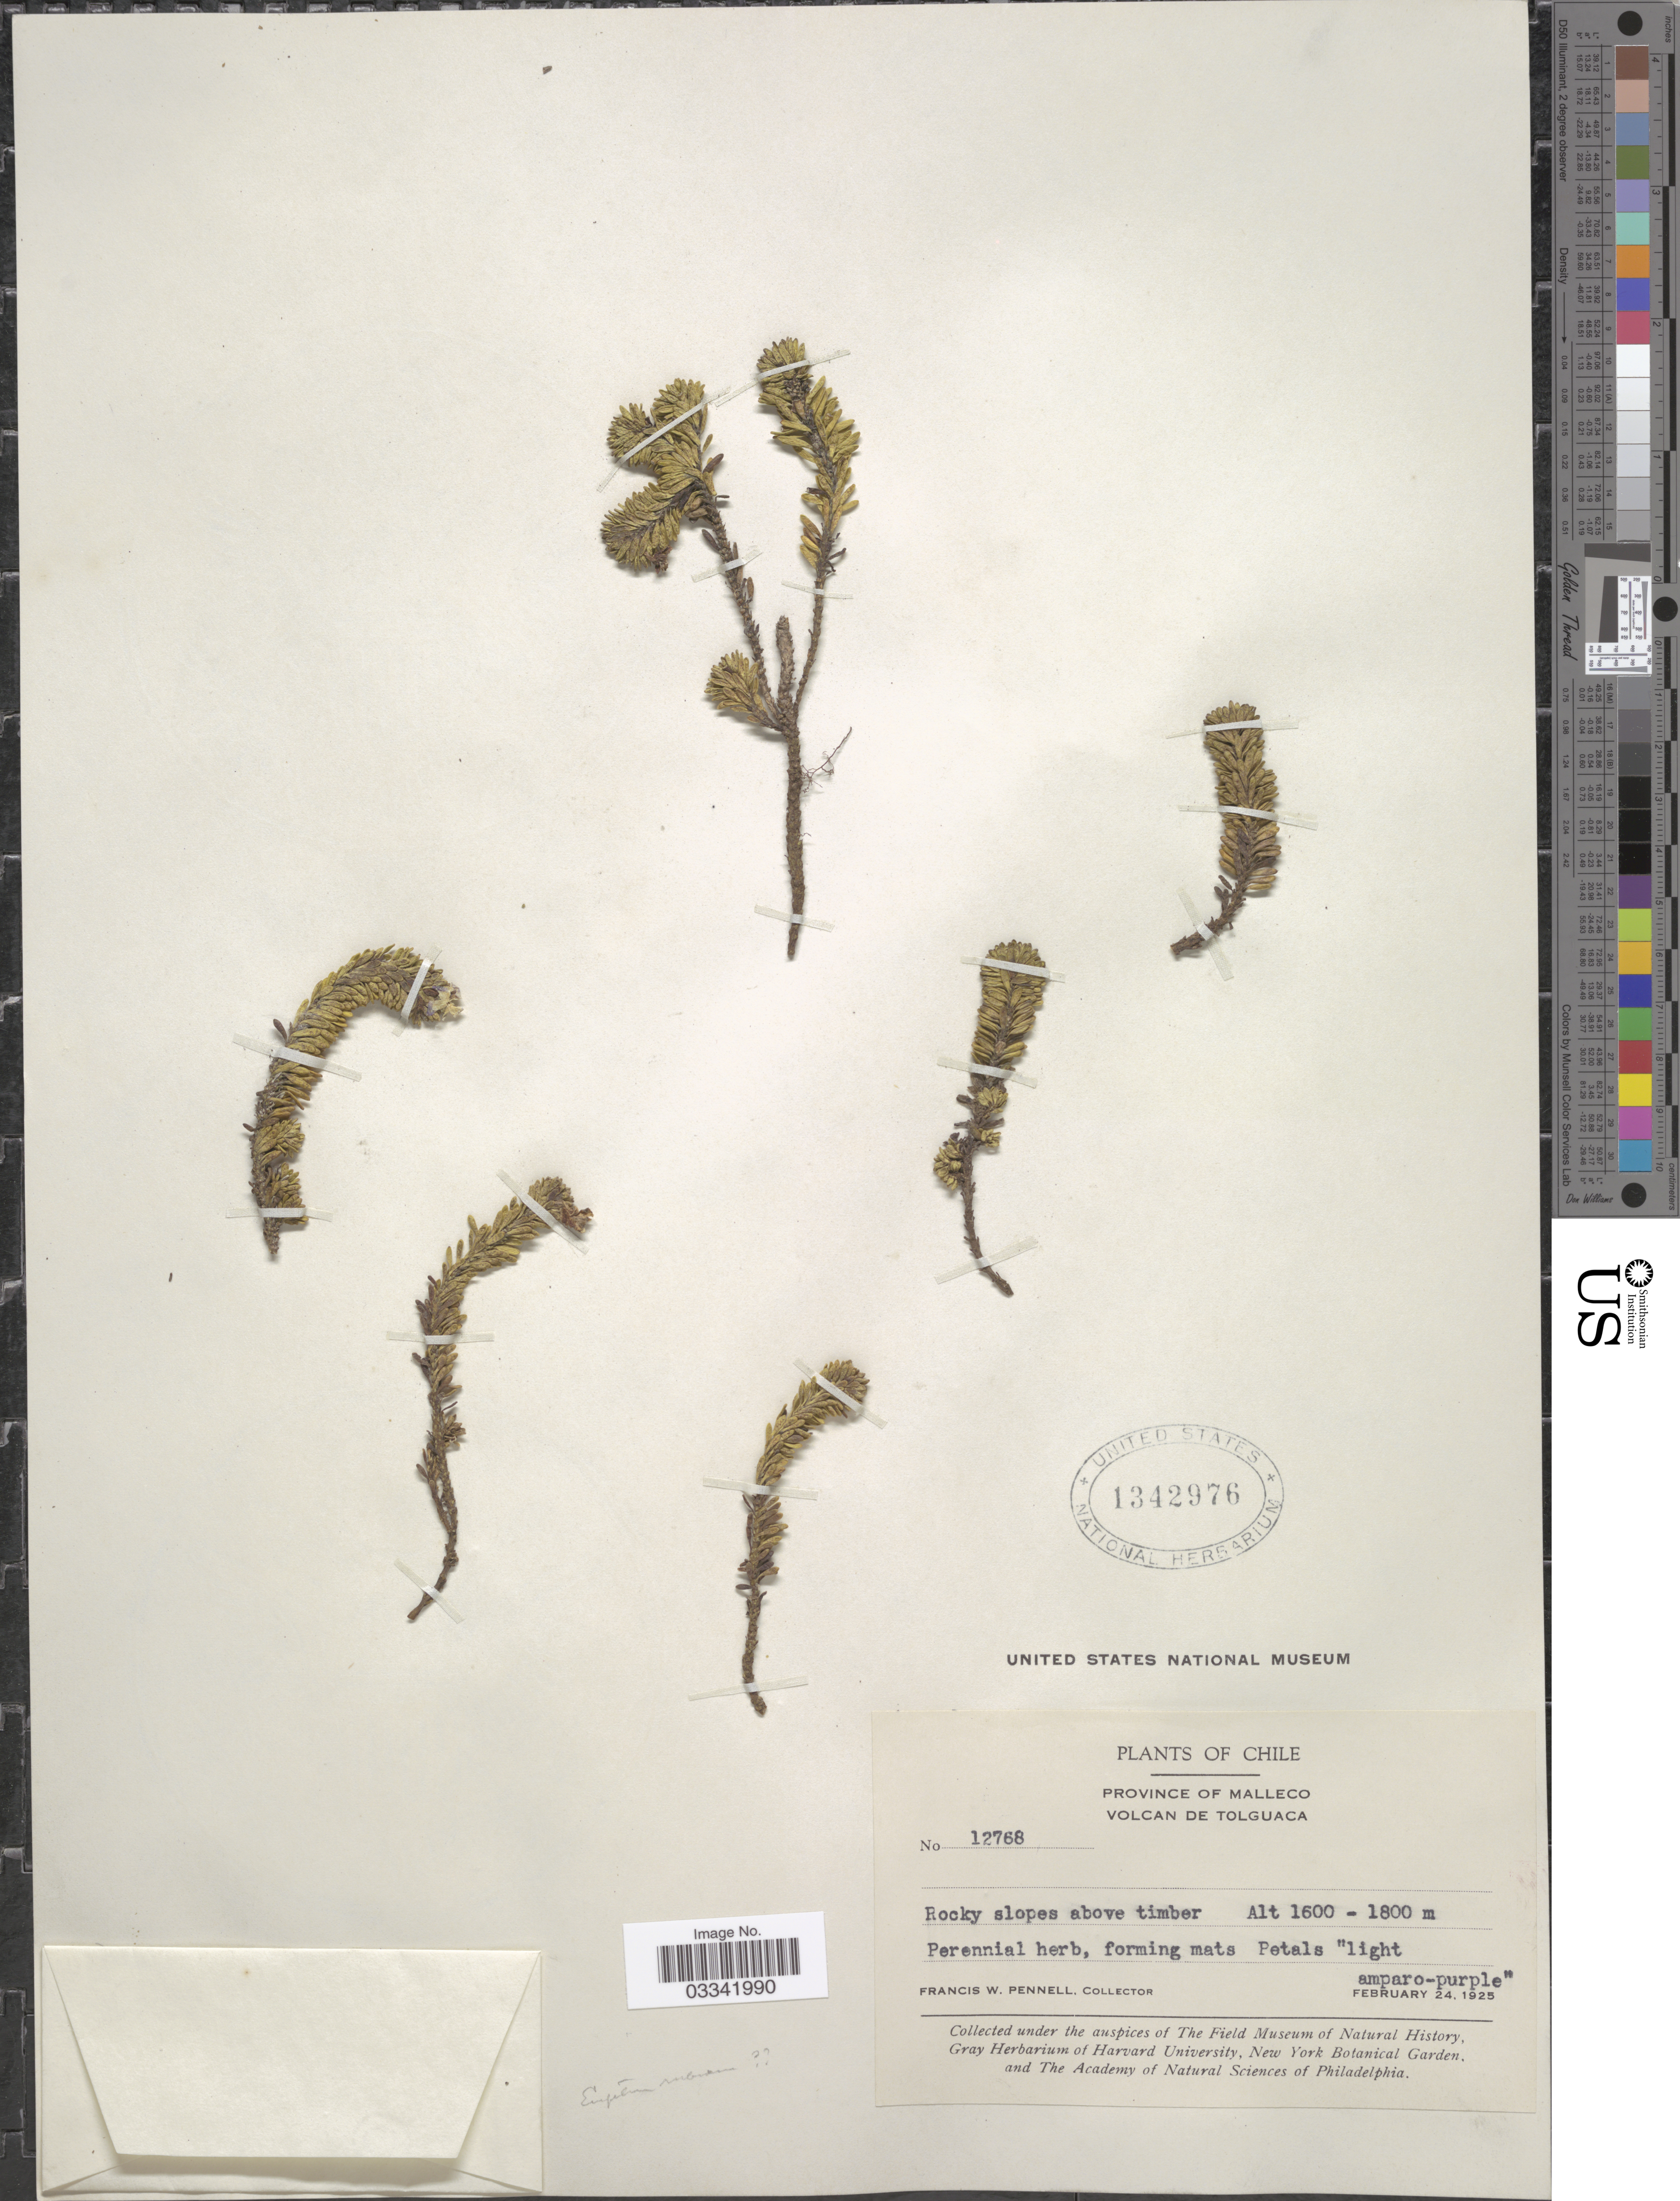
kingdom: Plantae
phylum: Tracheophyta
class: Magnoliopsida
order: Ericales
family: Ericaceae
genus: Empetrum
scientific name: Empetrum rubrum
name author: Vahl ex Willd.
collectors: F. W. Pennell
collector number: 12768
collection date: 1925-02-24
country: Chile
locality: Province of Malleco, Volcan de Tolguaca.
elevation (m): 1600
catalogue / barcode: US 1342976